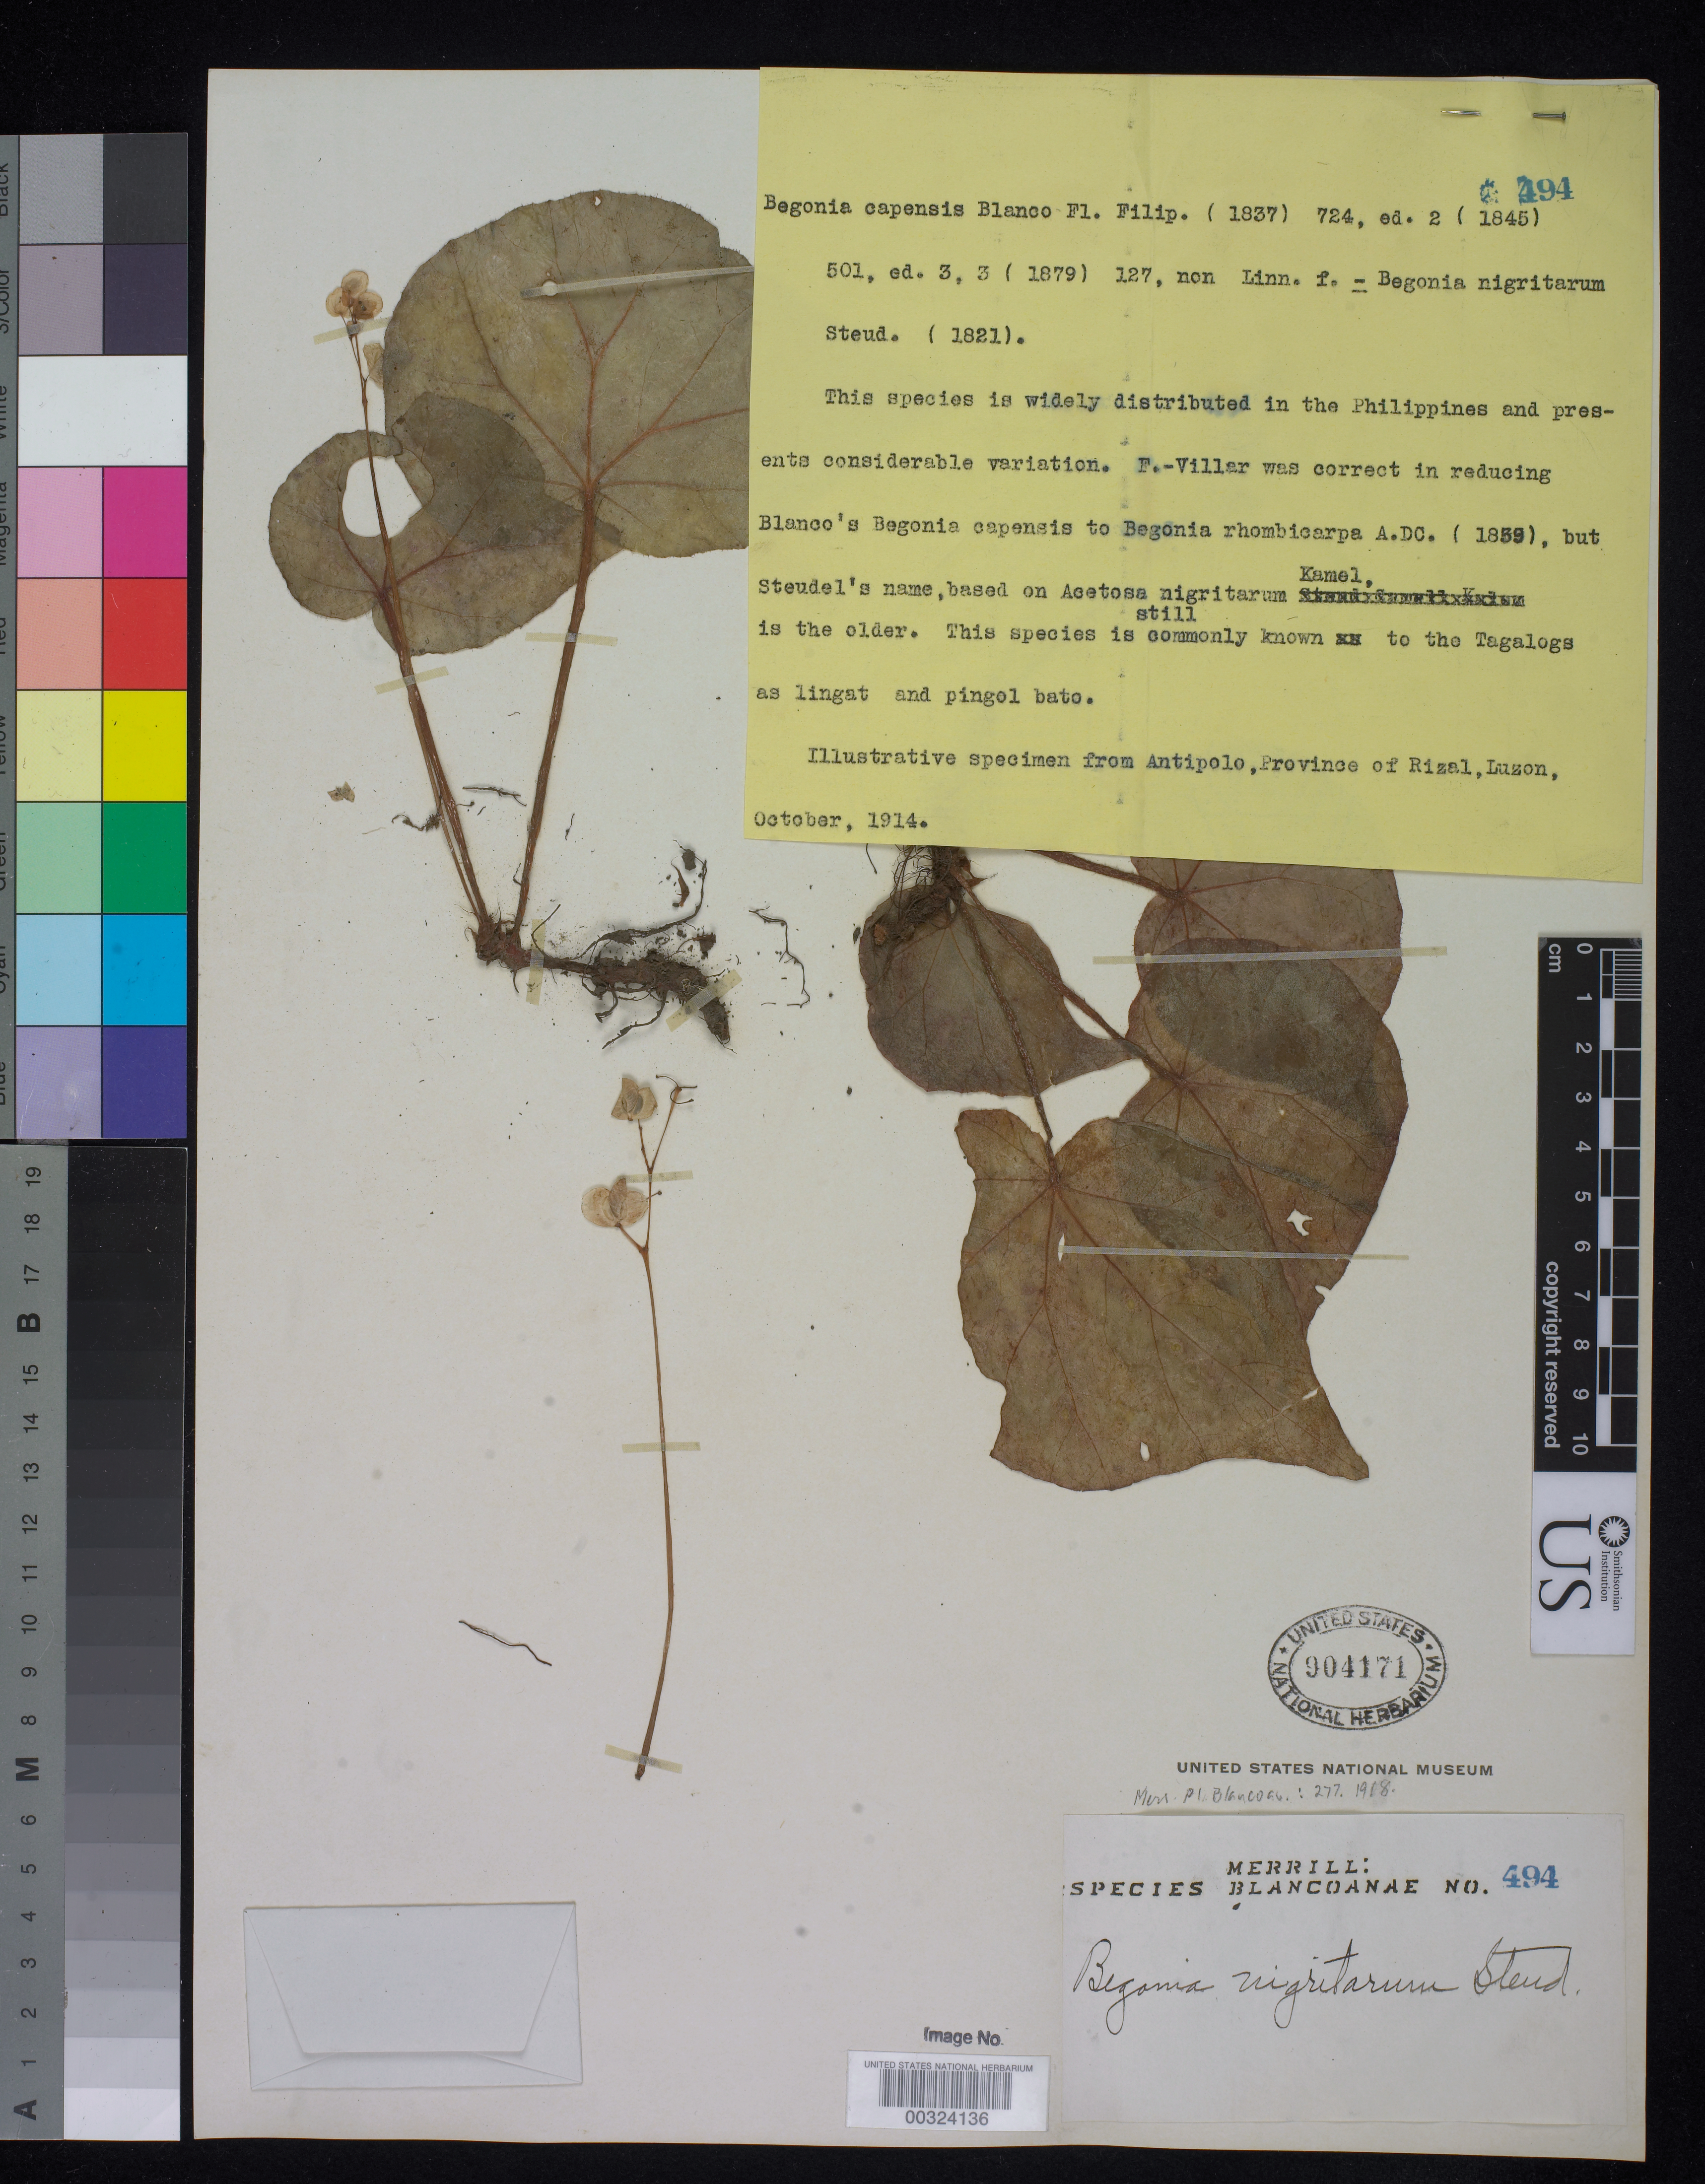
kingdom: Plantae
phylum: Tracheophyta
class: Magnoliopsida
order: Cucurbitales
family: Begoniaceae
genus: Begonia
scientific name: Begonia nigritarum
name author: (Kamel) Steud.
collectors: E. D. Merrill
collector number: Sp. Blancoan. 0494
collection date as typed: Oct 1914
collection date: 1914-10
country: Philippines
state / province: Calabarzon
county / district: Rizal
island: Luzon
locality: Antipolo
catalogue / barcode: US 904171